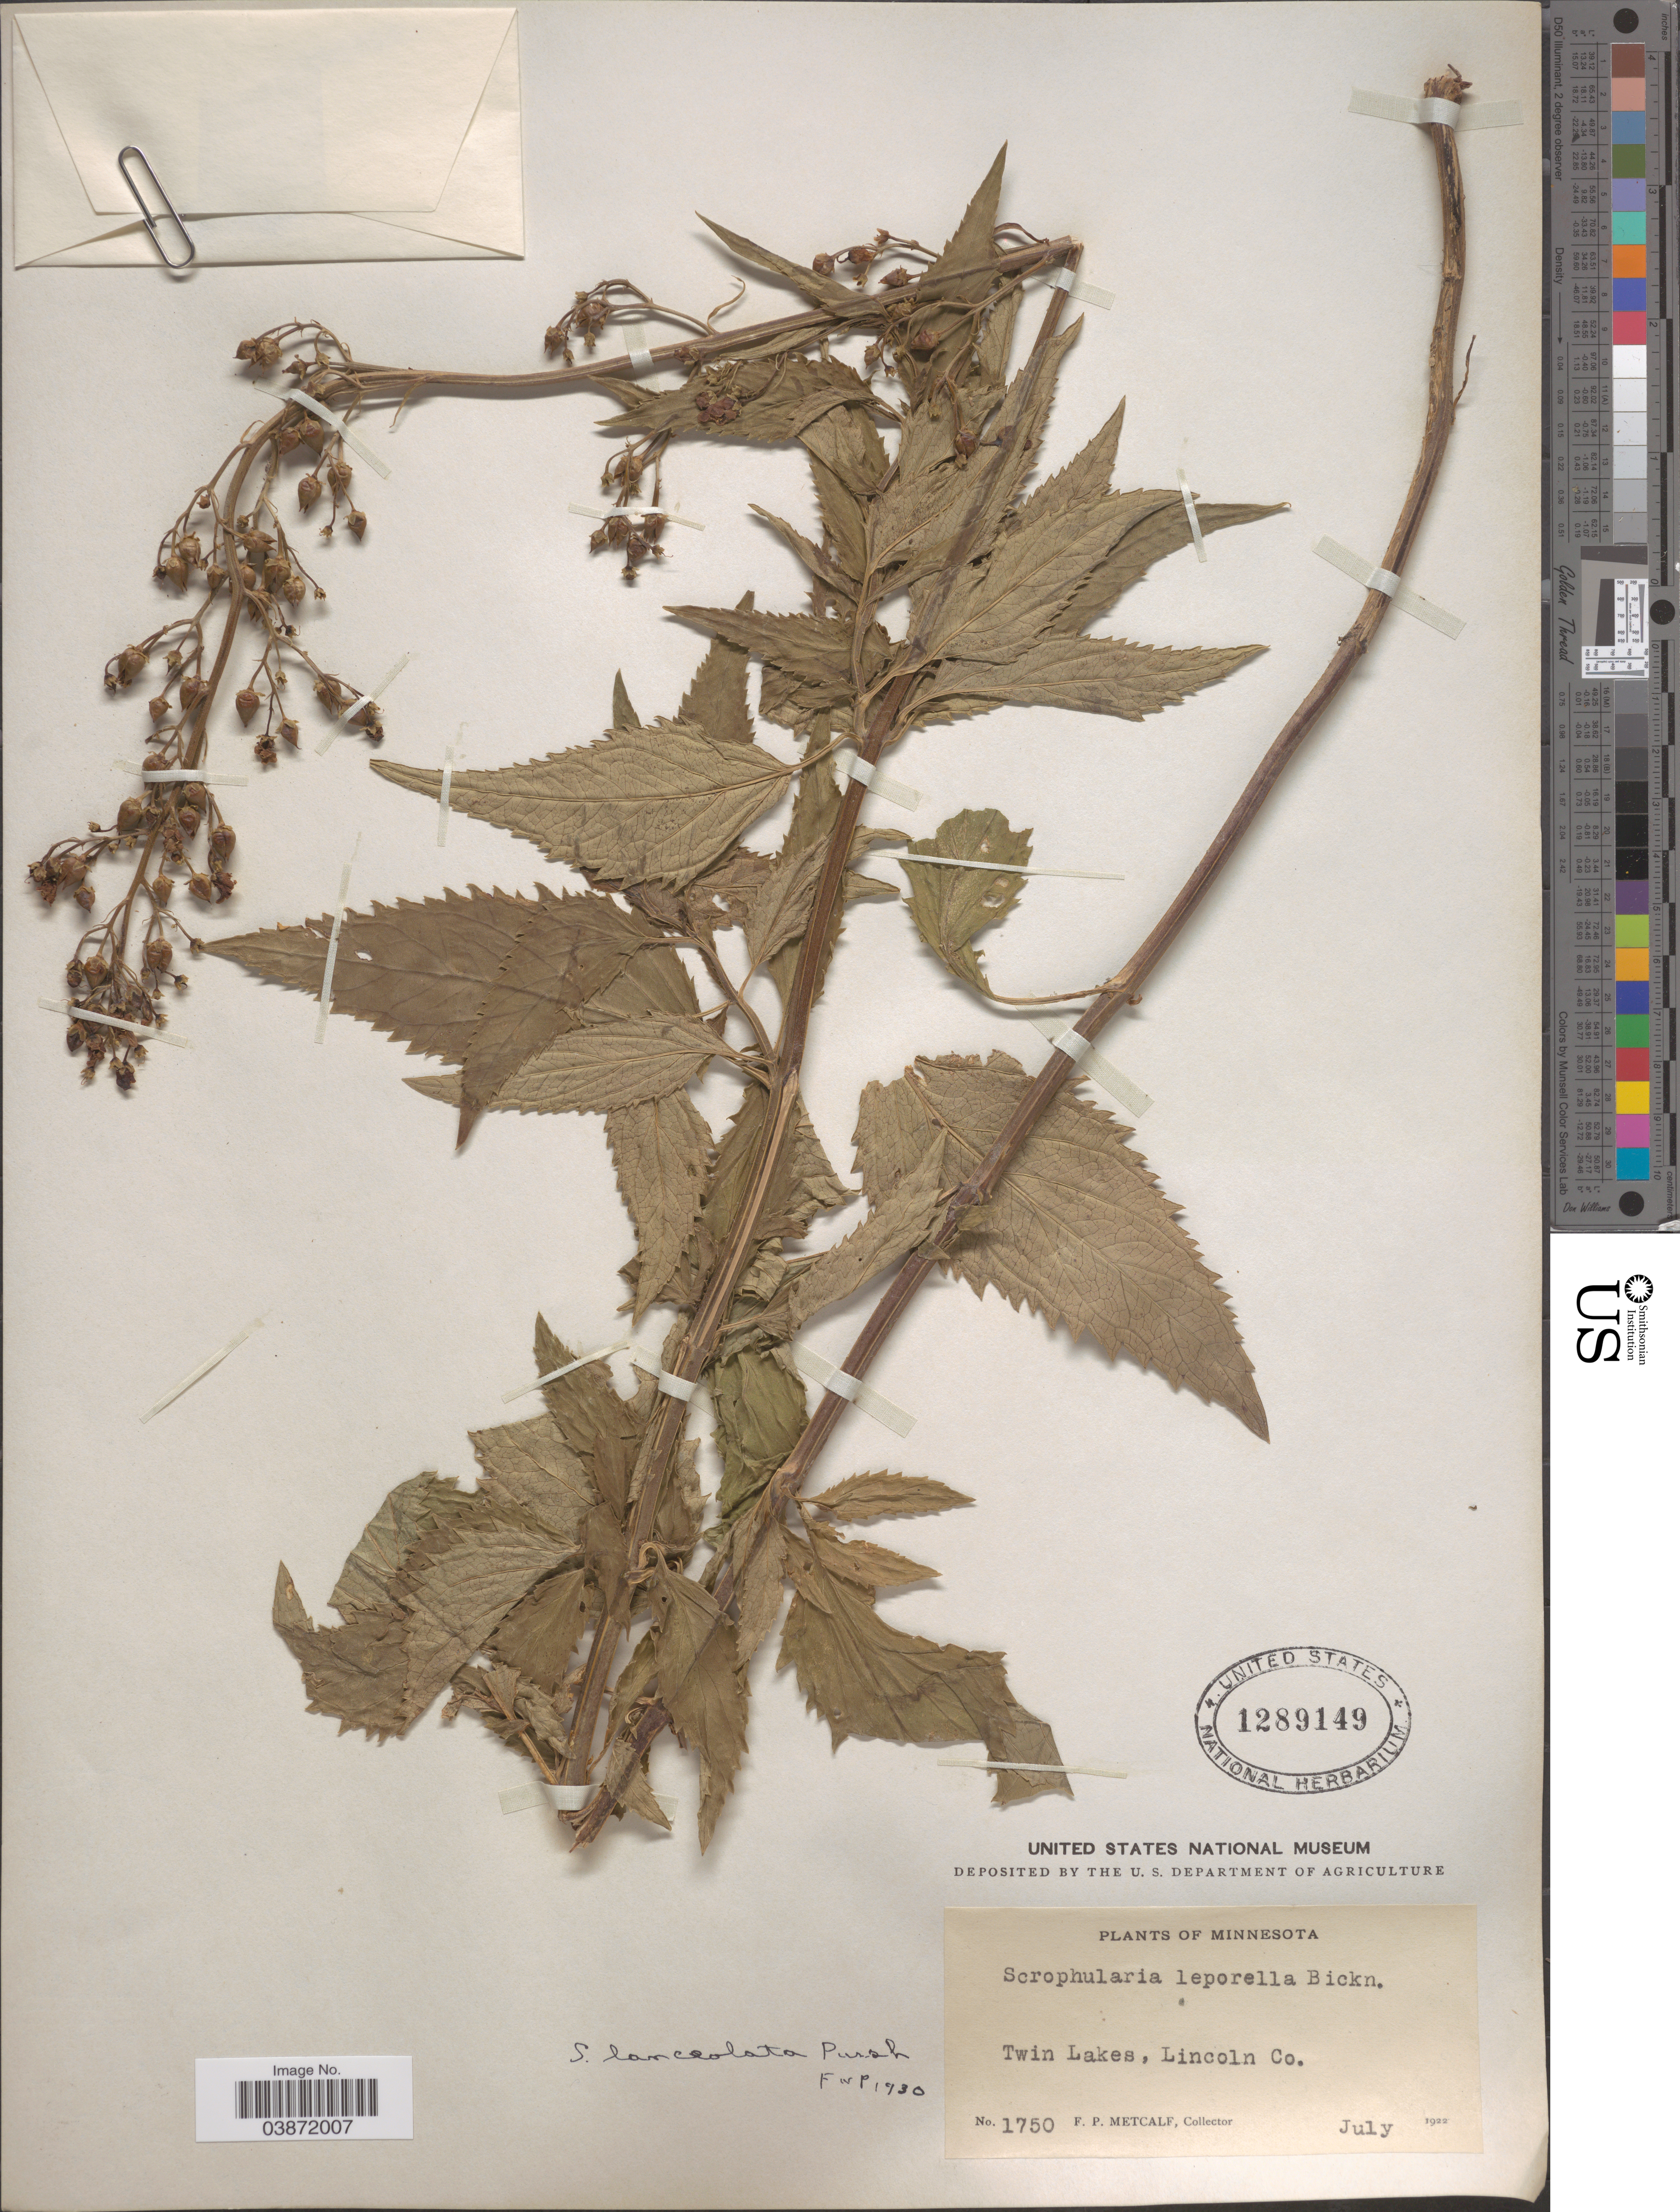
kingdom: Plantae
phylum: Tracheophyta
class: Magnoliopsida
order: Lamiales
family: Scrophulariaceae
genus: Scrophularia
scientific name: Scrophularia lanceolata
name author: Pursh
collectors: F. Metcalf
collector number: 1750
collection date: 1922-07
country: United States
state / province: Minnesota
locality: Twin Lakes, Lincoln Co.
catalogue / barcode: US 1289149